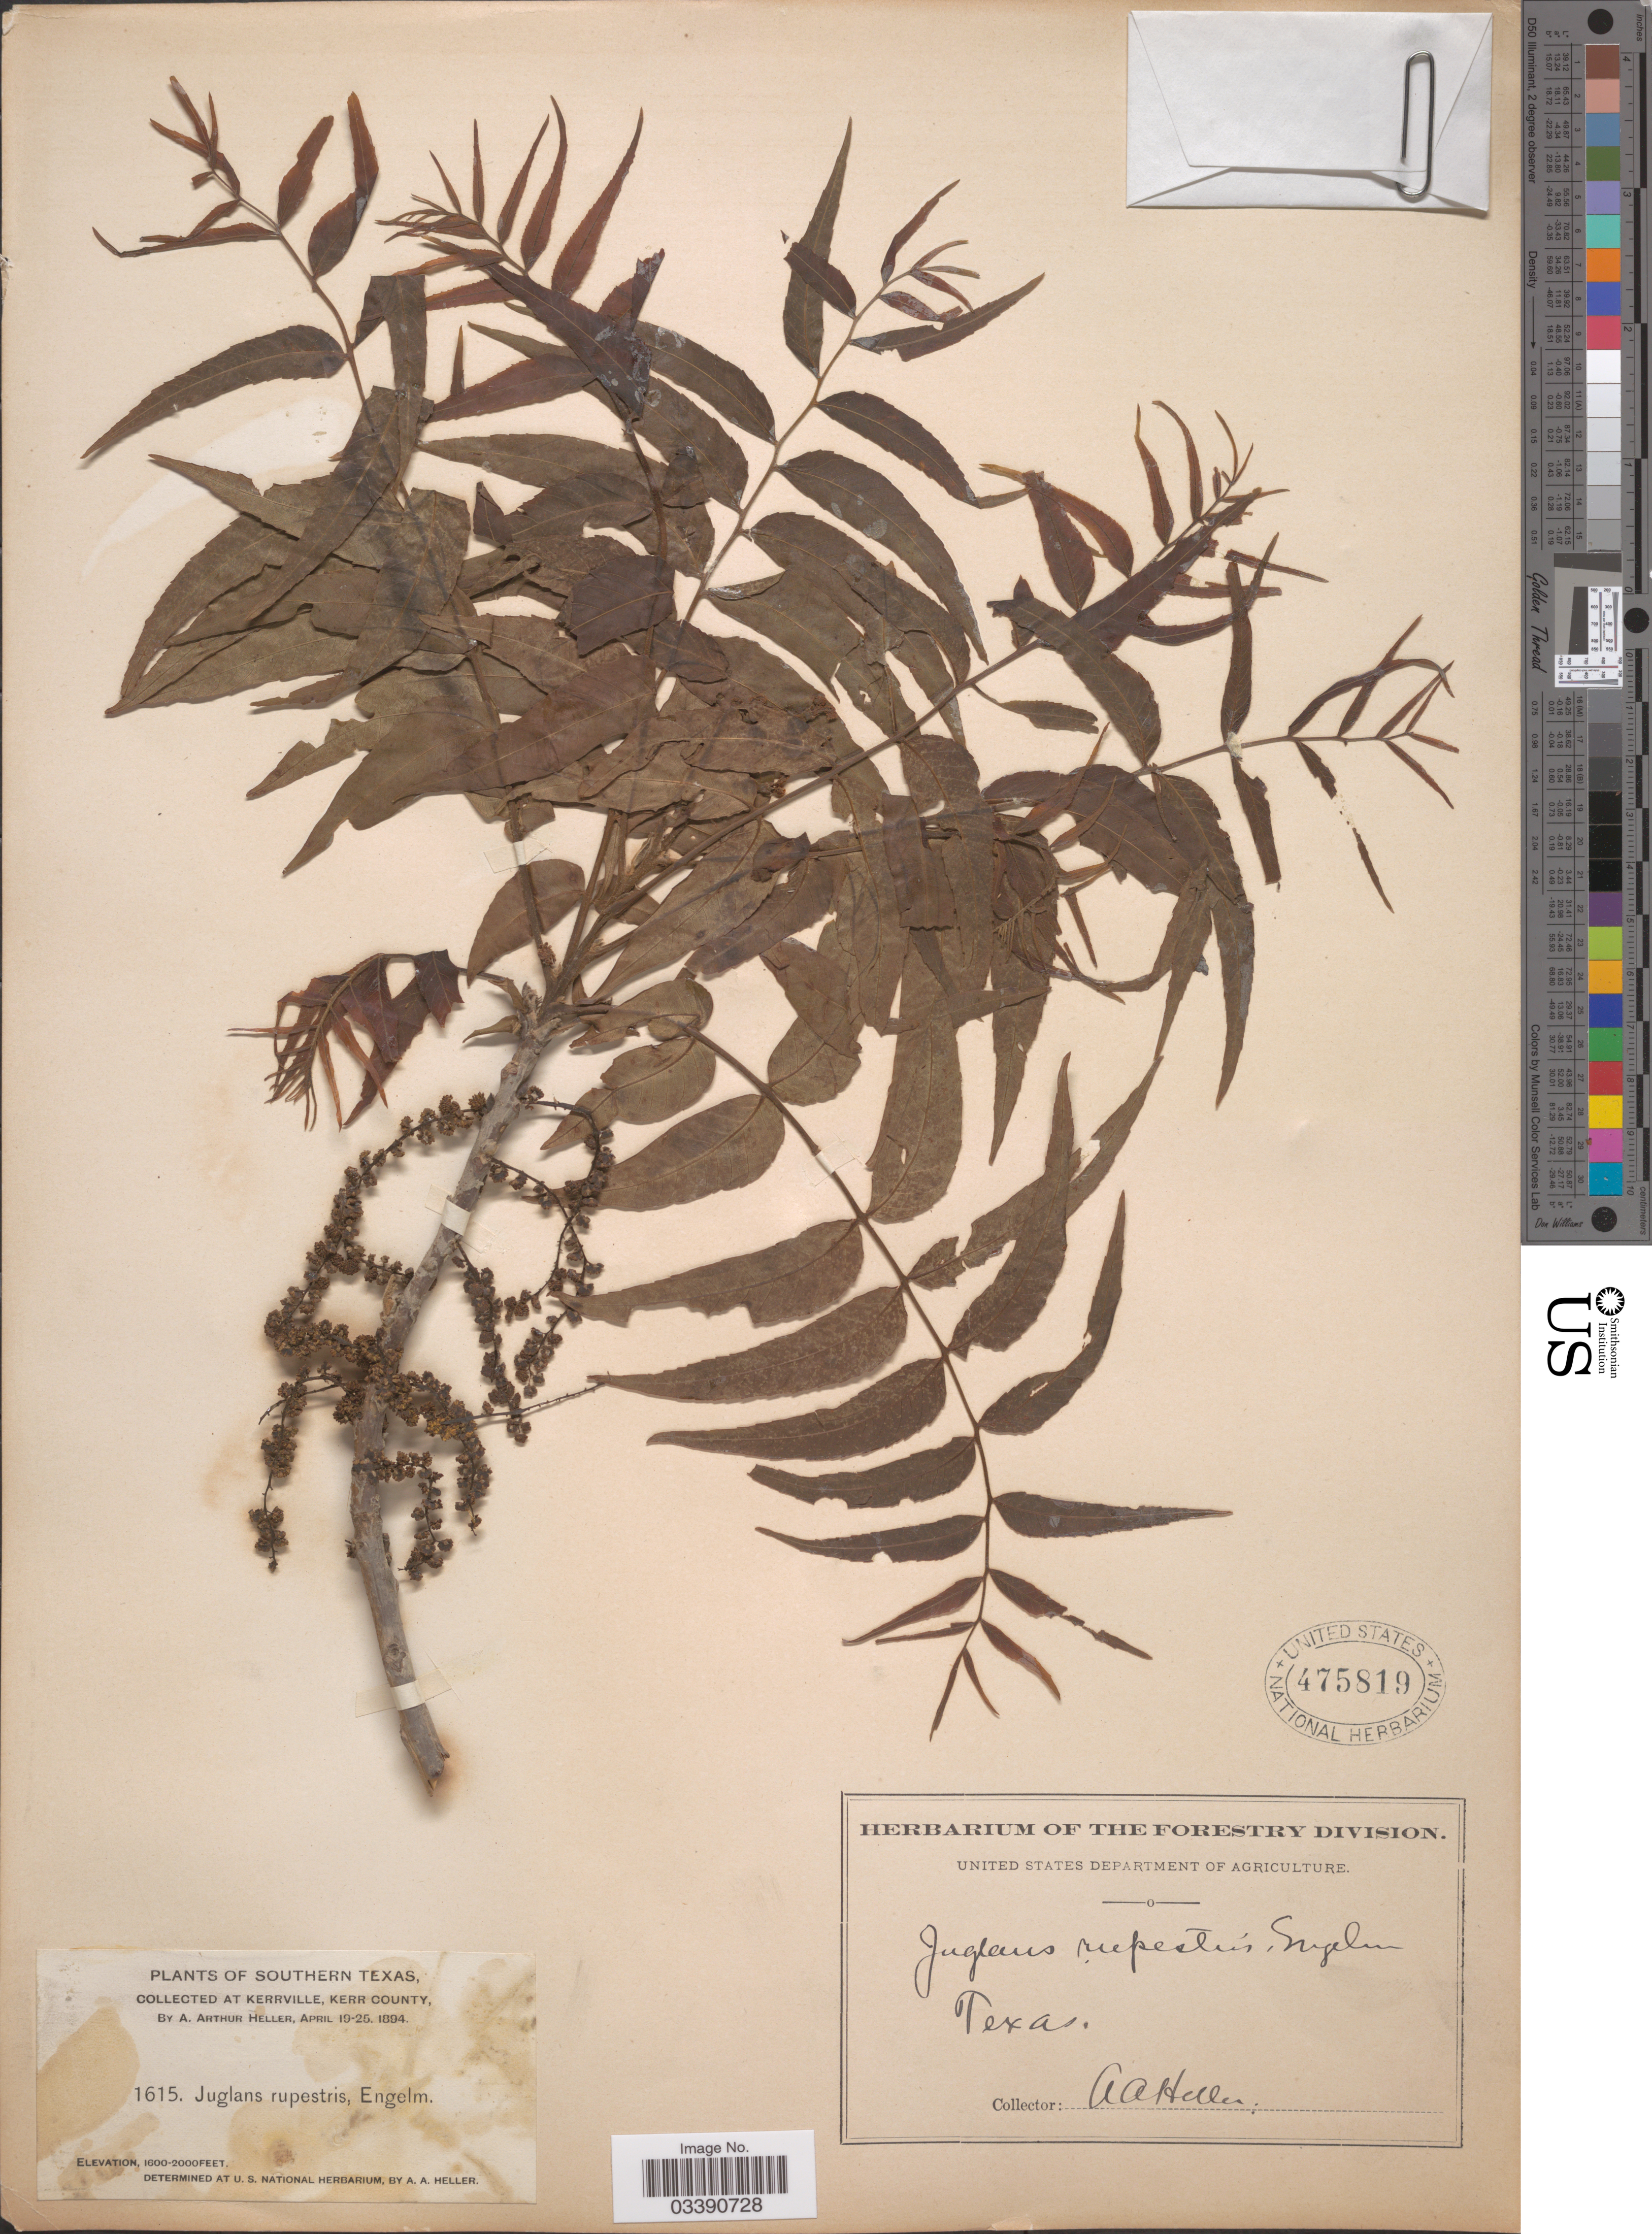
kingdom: Plantae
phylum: Tracheophyta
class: Magnoliopsida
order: Fagales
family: Juglandaceae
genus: Juglans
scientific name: Juglans microcarpa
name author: Berland. in Berland. & Chovell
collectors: A. A. Heller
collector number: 1615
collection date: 1894-04-19/1894-04-25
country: United States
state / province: Texas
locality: Southern Texas. At Kerrville, Kerr County.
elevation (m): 488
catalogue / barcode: US 475819